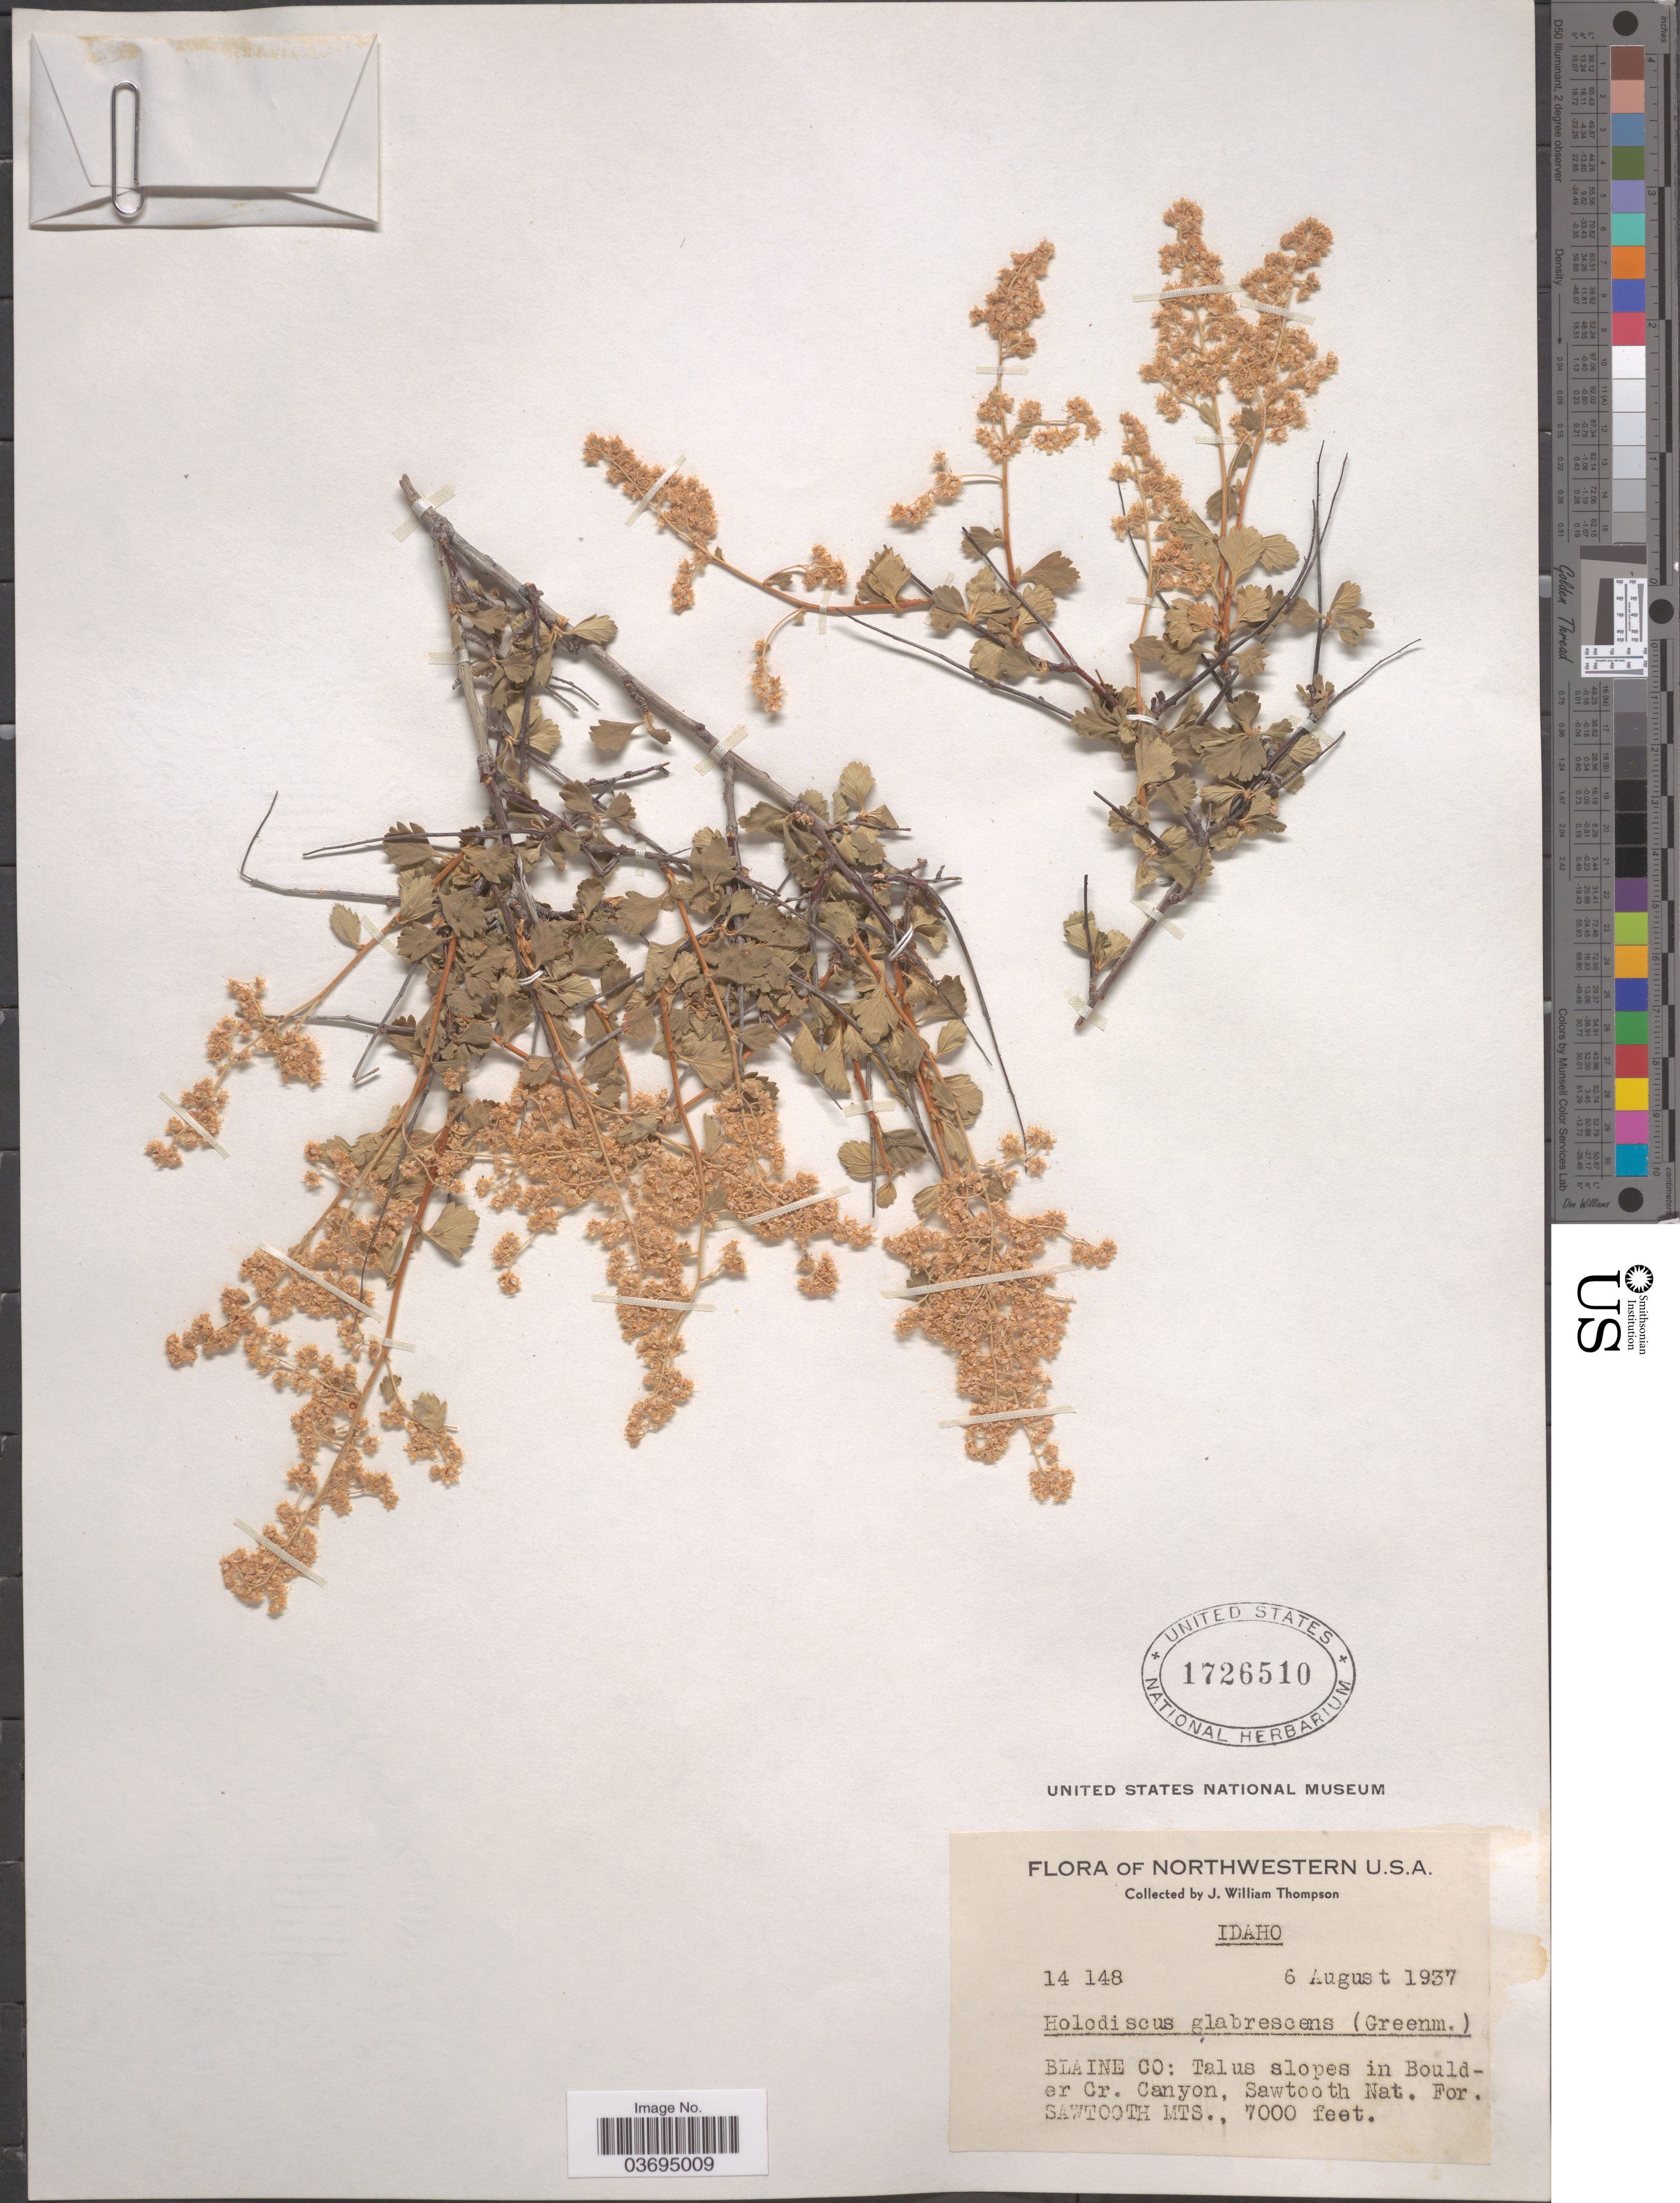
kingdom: Plantae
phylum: Tracheophyta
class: Magnoliopsida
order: Rosales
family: Rosaceae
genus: Holodiscus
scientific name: Holodiscus discolor var. microphyllus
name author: (Rydb.) Jeps.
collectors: J. W. Thompson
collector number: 14148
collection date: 1937-08-06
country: United States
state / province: Idaho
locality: Blaine Co: Talus slopes in Boulder Cr. Canyon, Sawtooth Nat. For. Sawtooth Mts.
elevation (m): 2134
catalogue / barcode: US 1726510